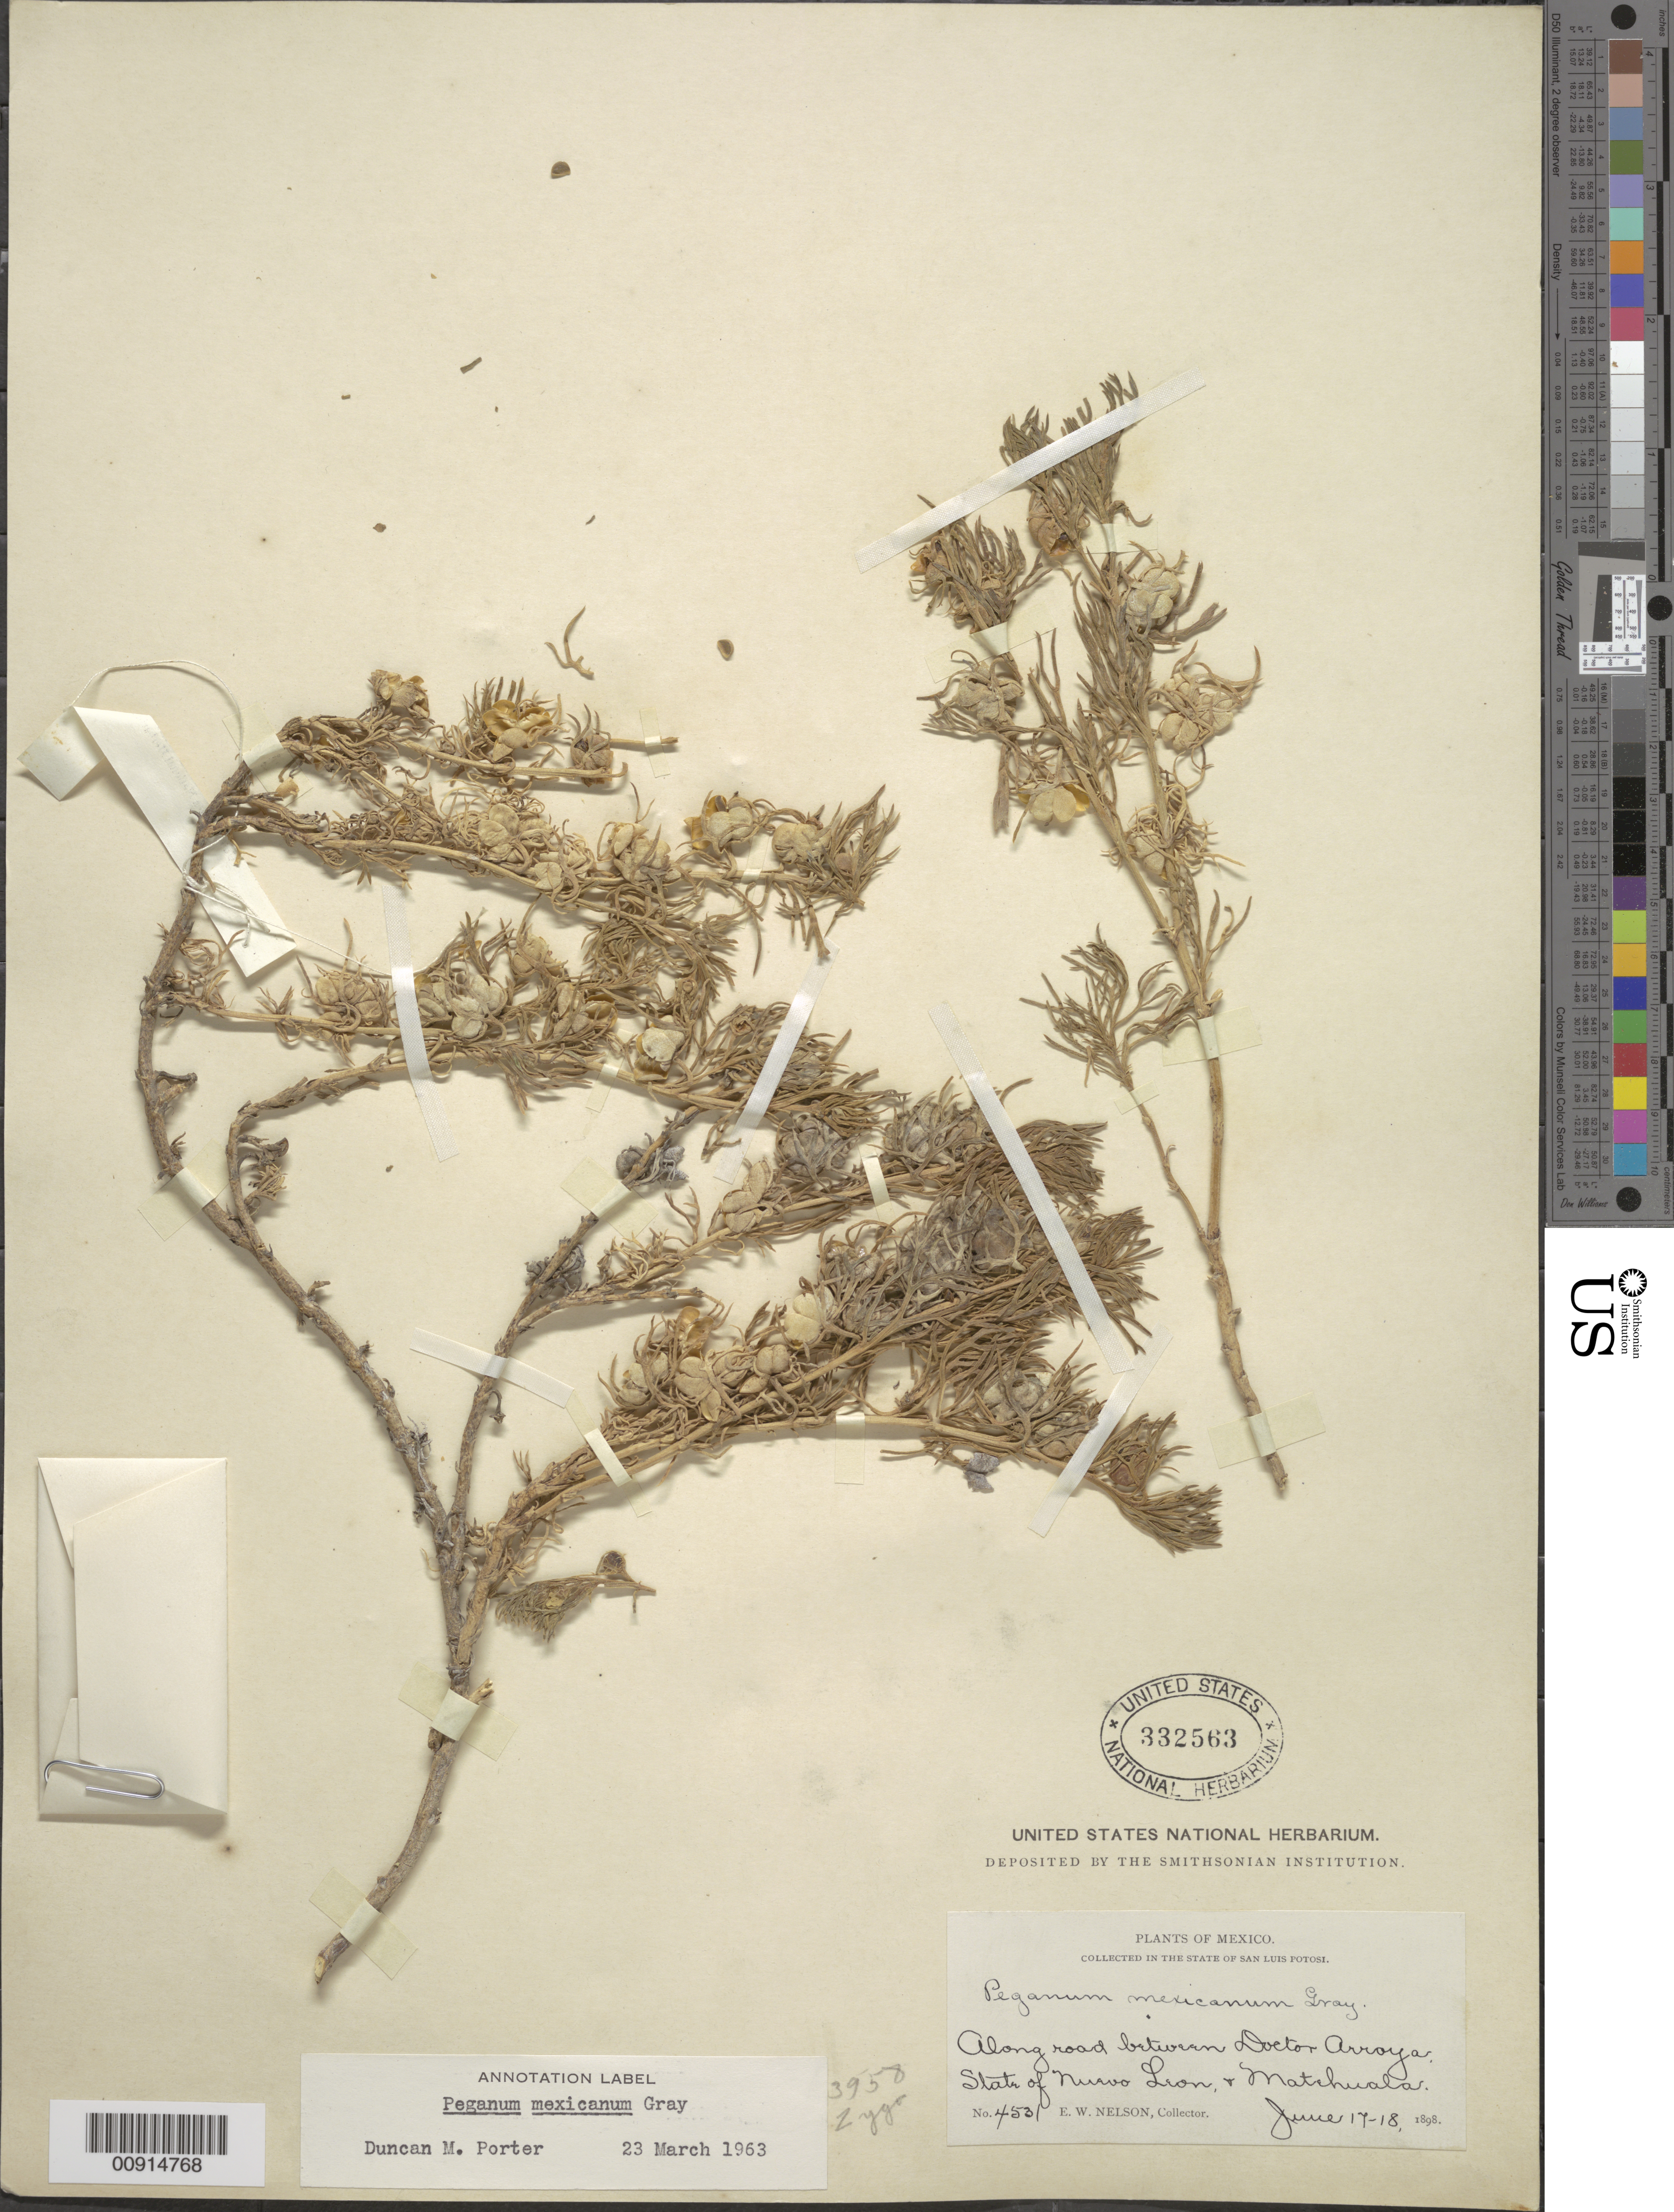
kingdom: Plantae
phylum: Tracheophyta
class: Magnoliopsida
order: Sapindales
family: Tetradiclidaceae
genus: Peganum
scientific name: Peganum mexicanum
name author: A. Gray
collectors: E. W. Nelson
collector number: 4531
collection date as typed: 17 Jun 1898 to 18 Jun 1898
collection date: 1898-06-17/1898-06-18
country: Mexico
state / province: San Luis Potosí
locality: State of San Luis Potosí: Along road between Doctor Arroyo, State of Nuevo León and Matehuala (S.L.P.).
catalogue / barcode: US 332563